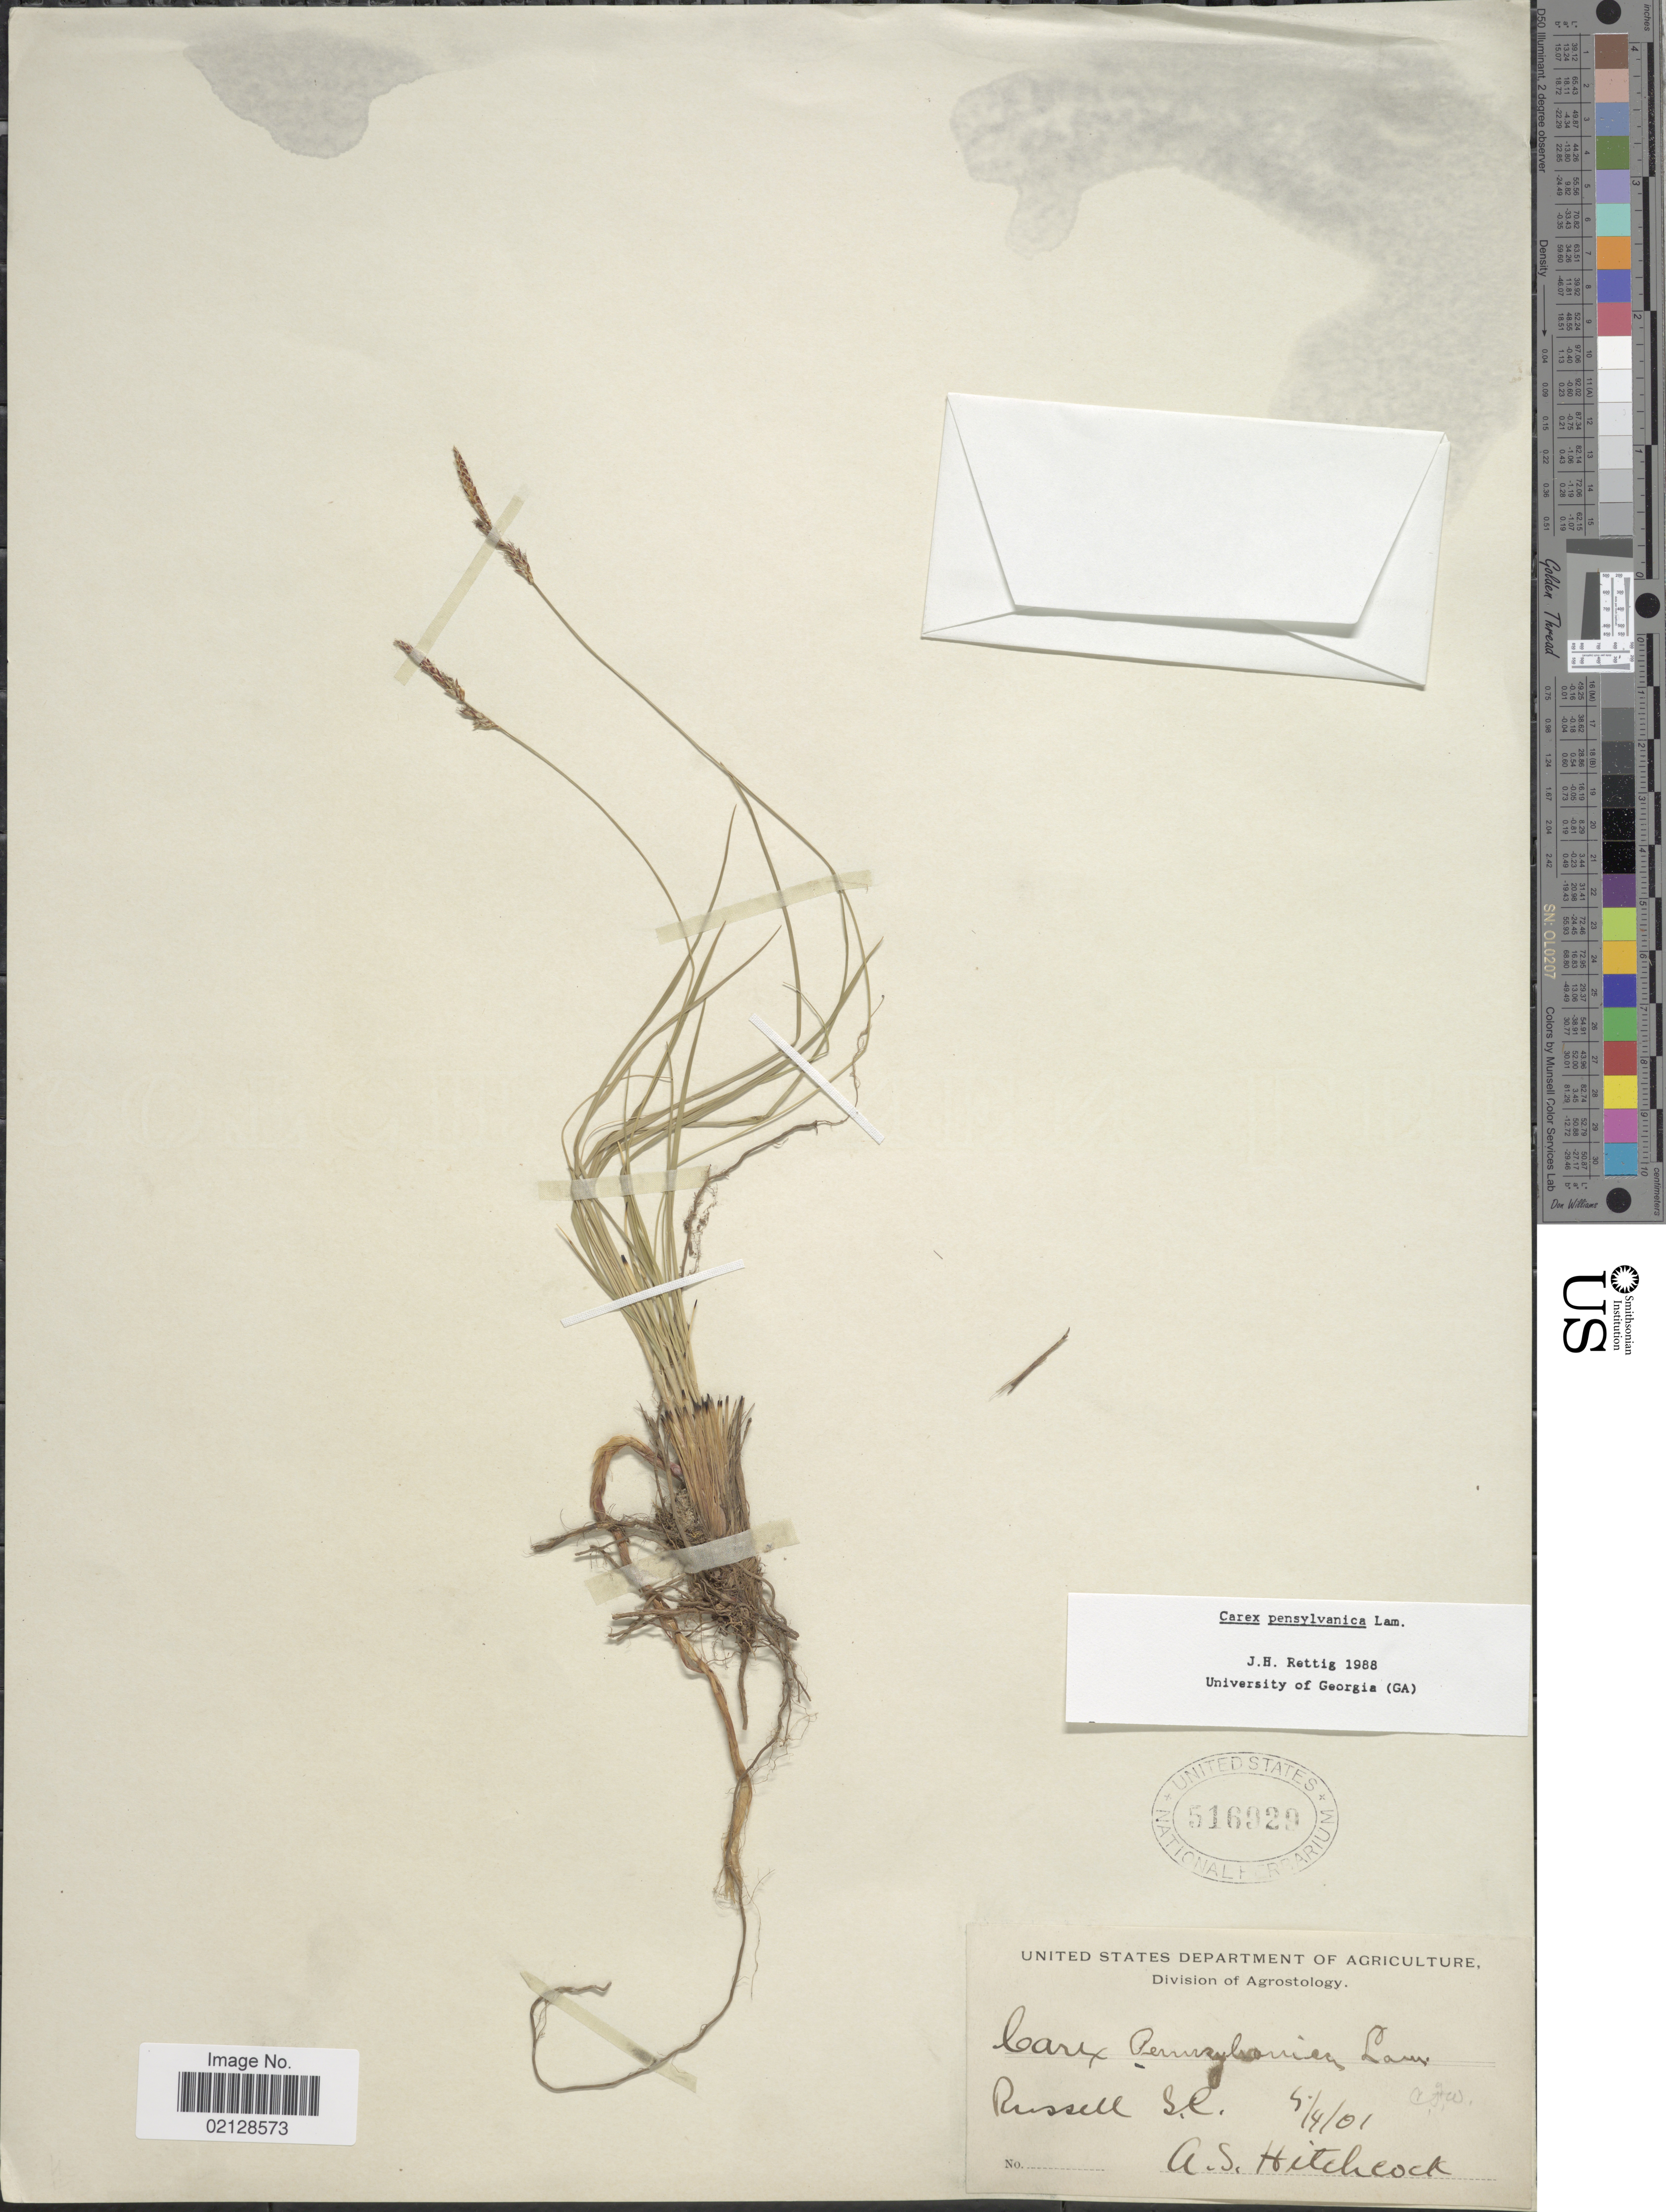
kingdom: Plantae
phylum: Tracheophyta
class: Liliopsida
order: Poales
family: Cyperaceae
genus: Carex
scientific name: Carex pensylvanica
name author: Lam.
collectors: A. S. Hitchcock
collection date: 1901-05-04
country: United States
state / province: South Carolina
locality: Russel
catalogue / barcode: US 516929